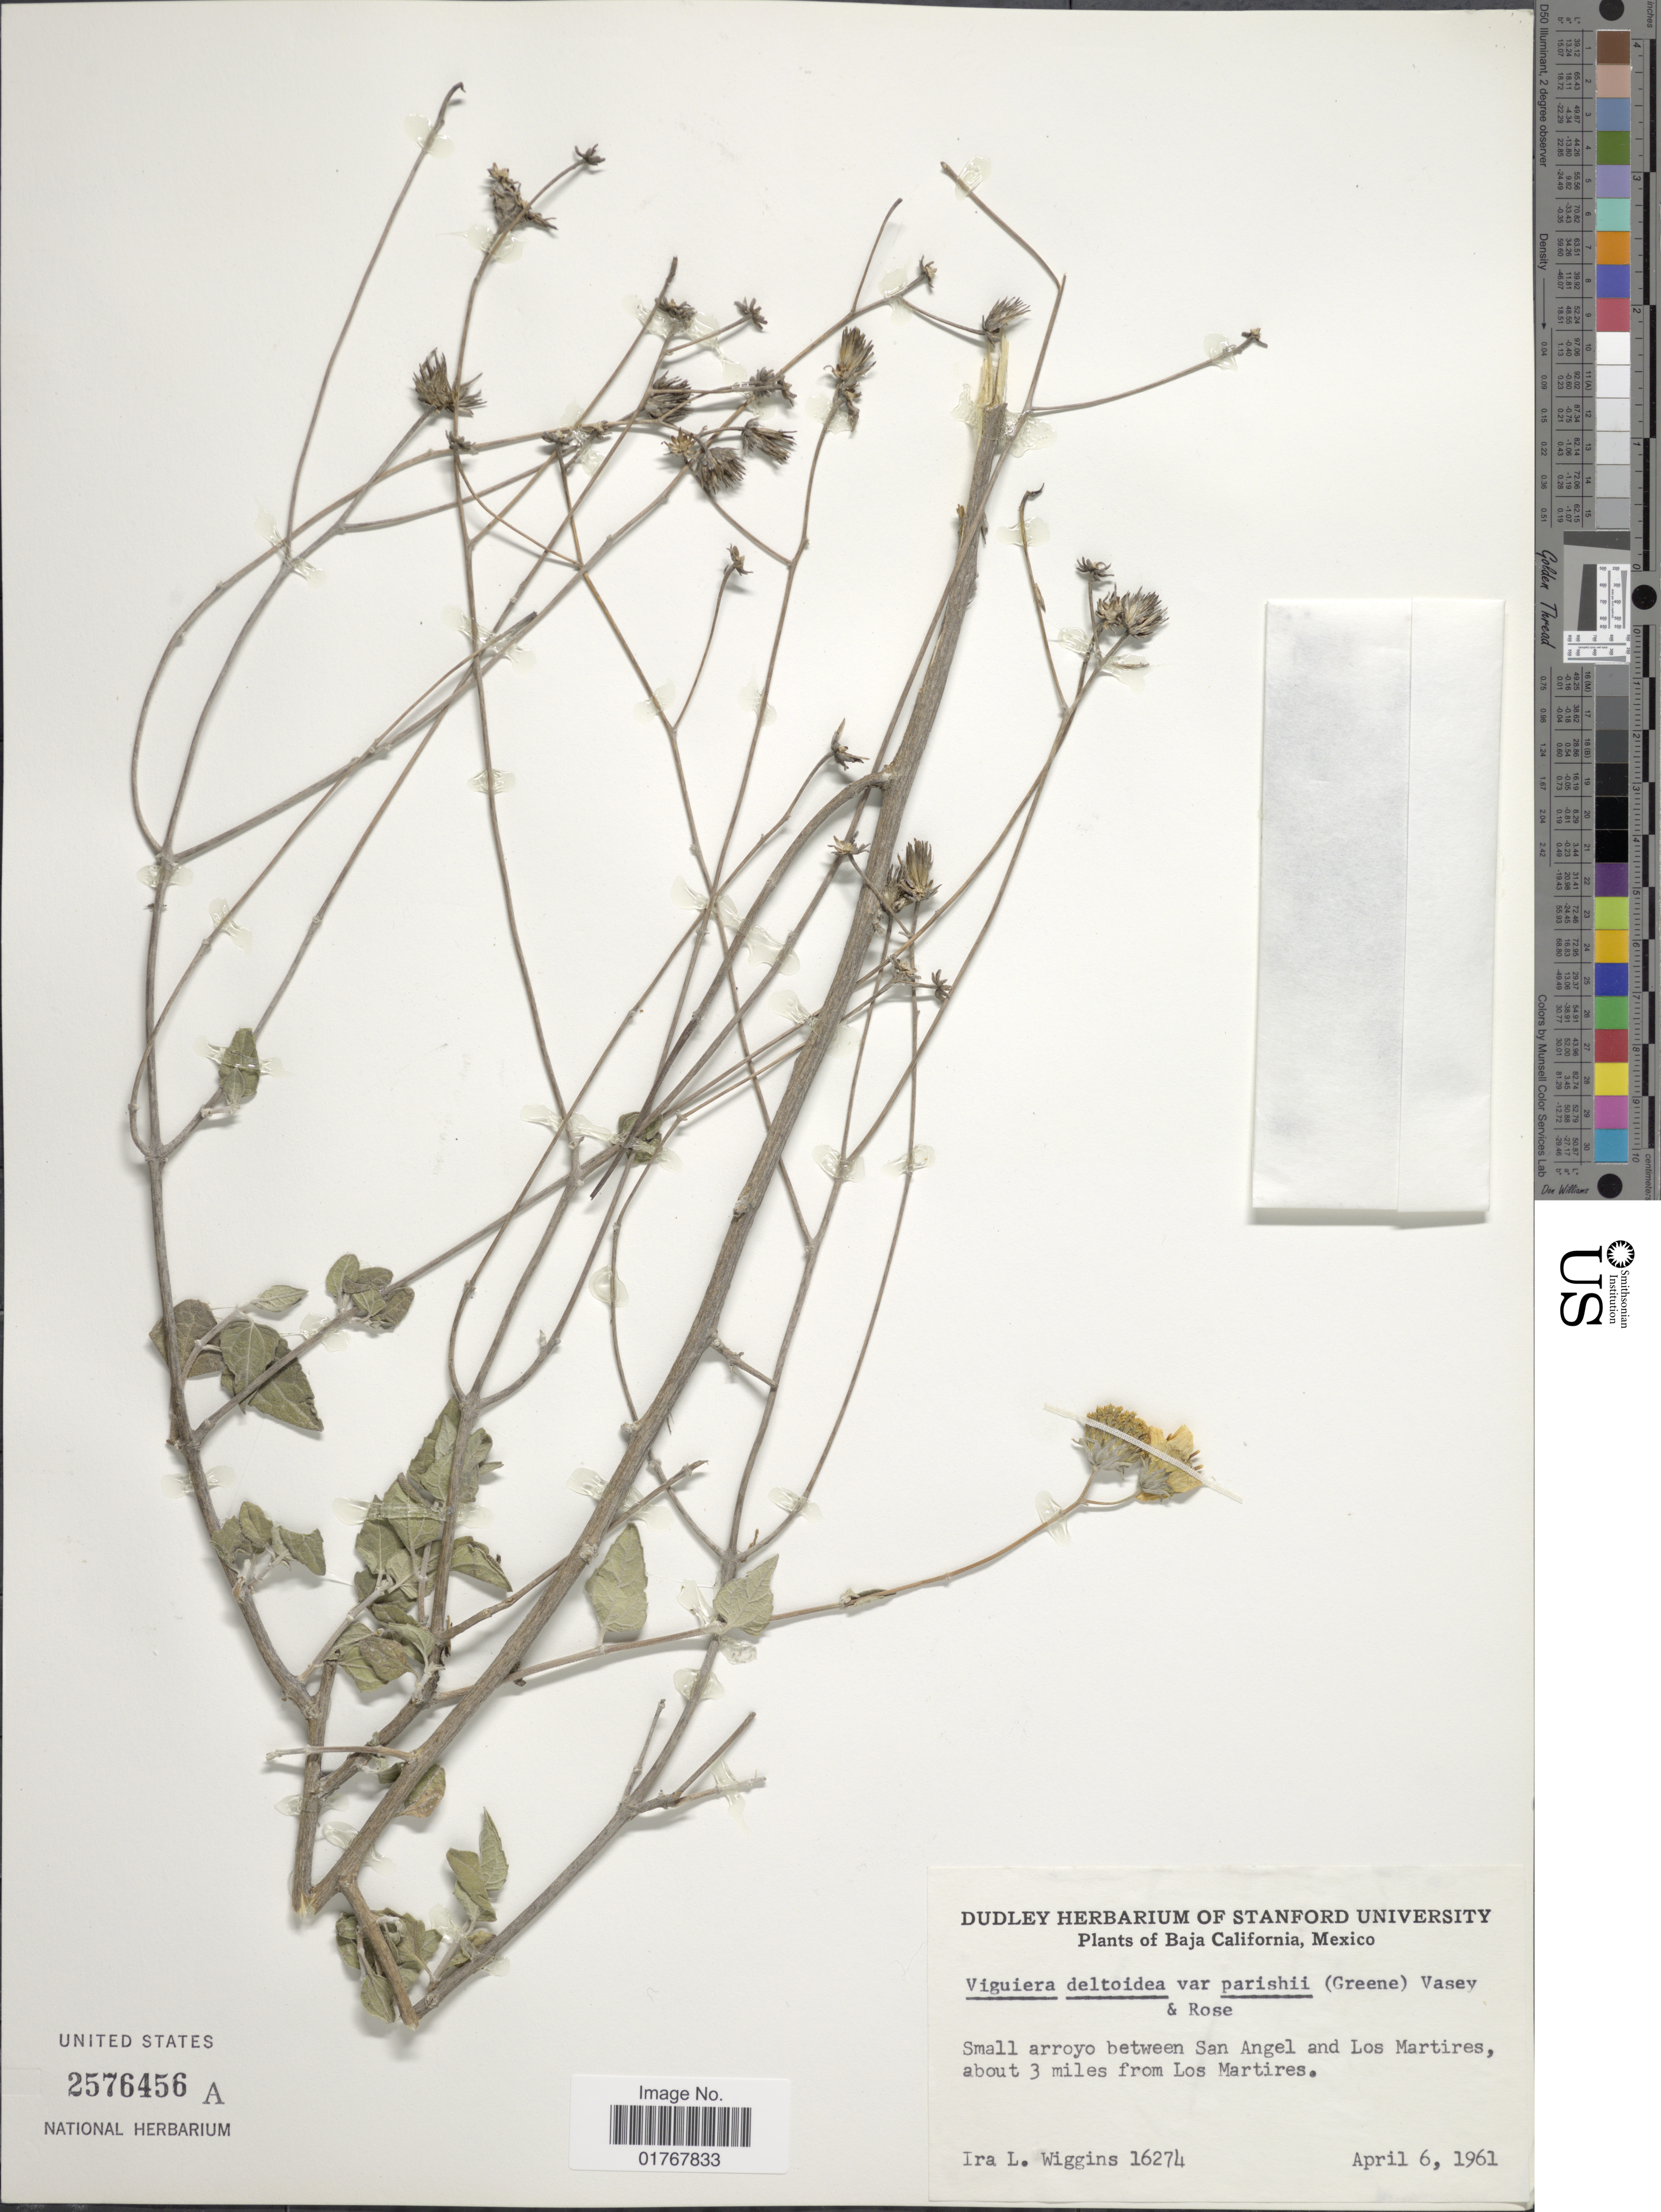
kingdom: Plantae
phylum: Tracheophyta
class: Magnoliopsida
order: Asterales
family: Asteraceae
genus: Viguiera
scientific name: Viguiera deltoidea var. parishii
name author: (Greene) Vasey & Rose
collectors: I. L. Wiggins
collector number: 16274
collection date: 1961-04-06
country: Mexico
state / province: Baja California Sur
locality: Small arroyo between San Angel and Los Martires, about 3 miles from Los Martires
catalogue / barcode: US 2576456A